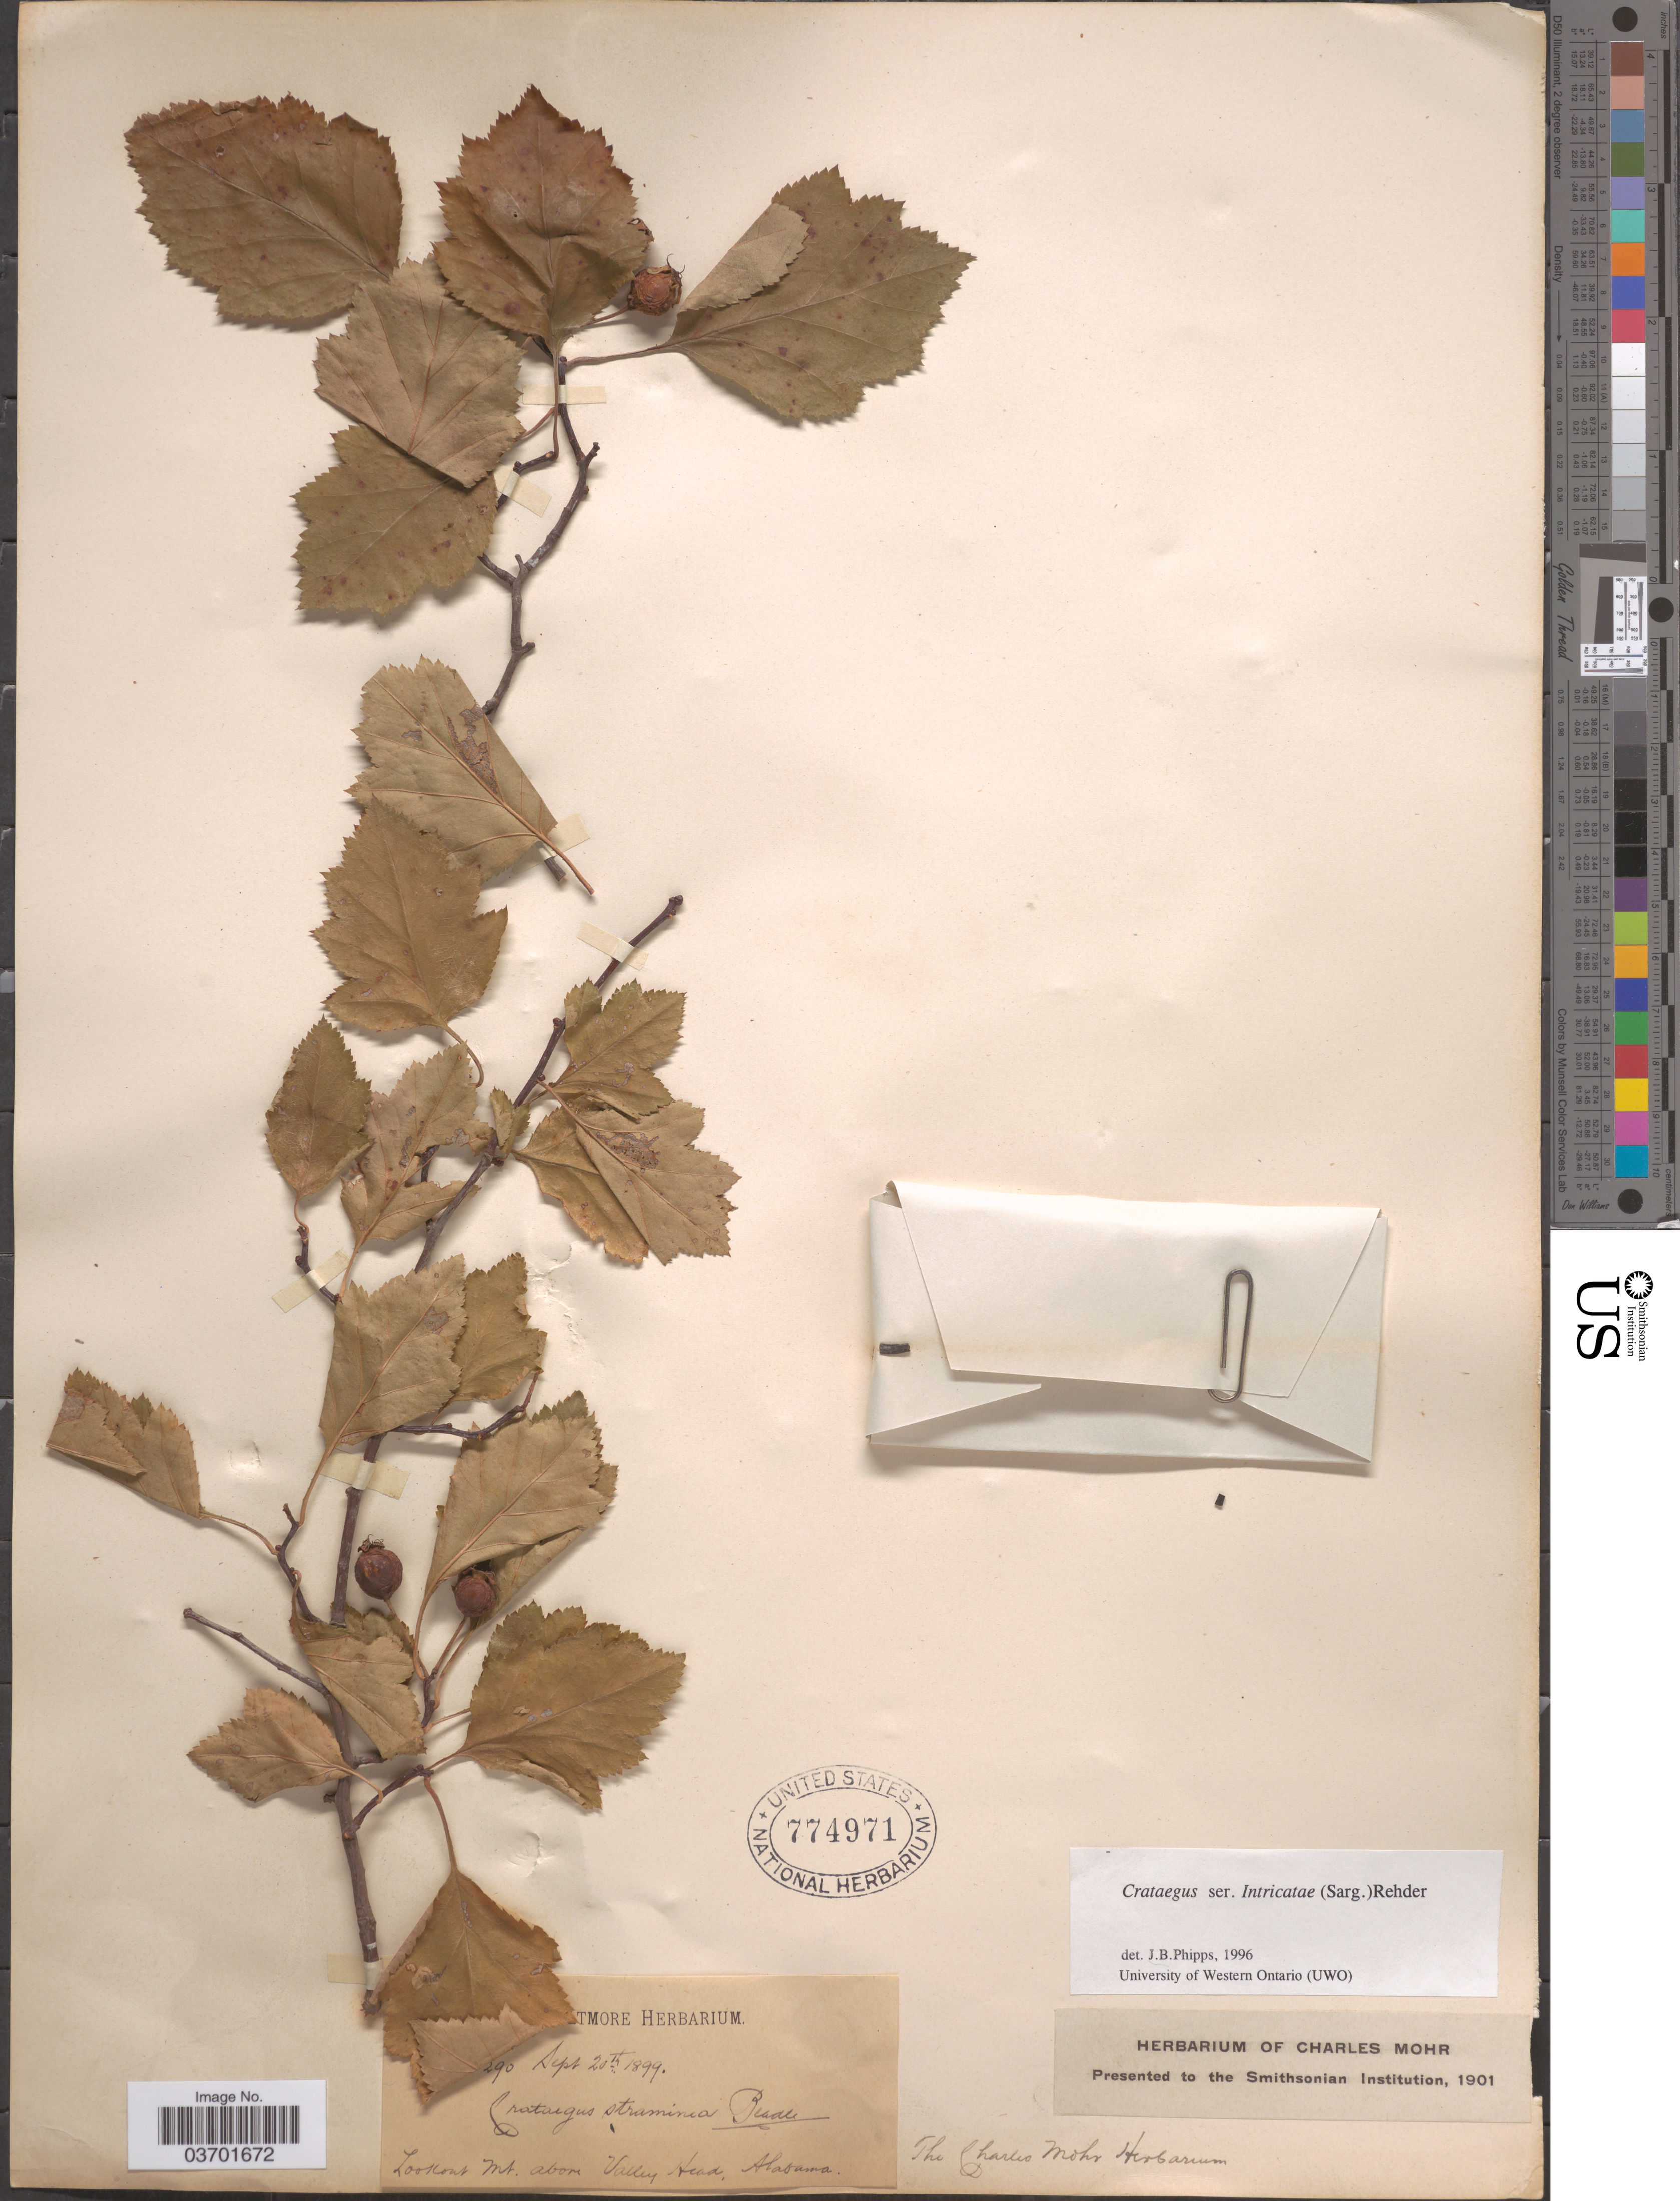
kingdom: Plantae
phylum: Tracheophyta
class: Magnoliopsida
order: Rosales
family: Rosaceae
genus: Crataegus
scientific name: Crataegus rubella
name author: Beadle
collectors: ex herb. Biltmore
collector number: !290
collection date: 1899-09-20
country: United States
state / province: Alabama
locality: Lookout Mt. above Valley Head.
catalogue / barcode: US 774971